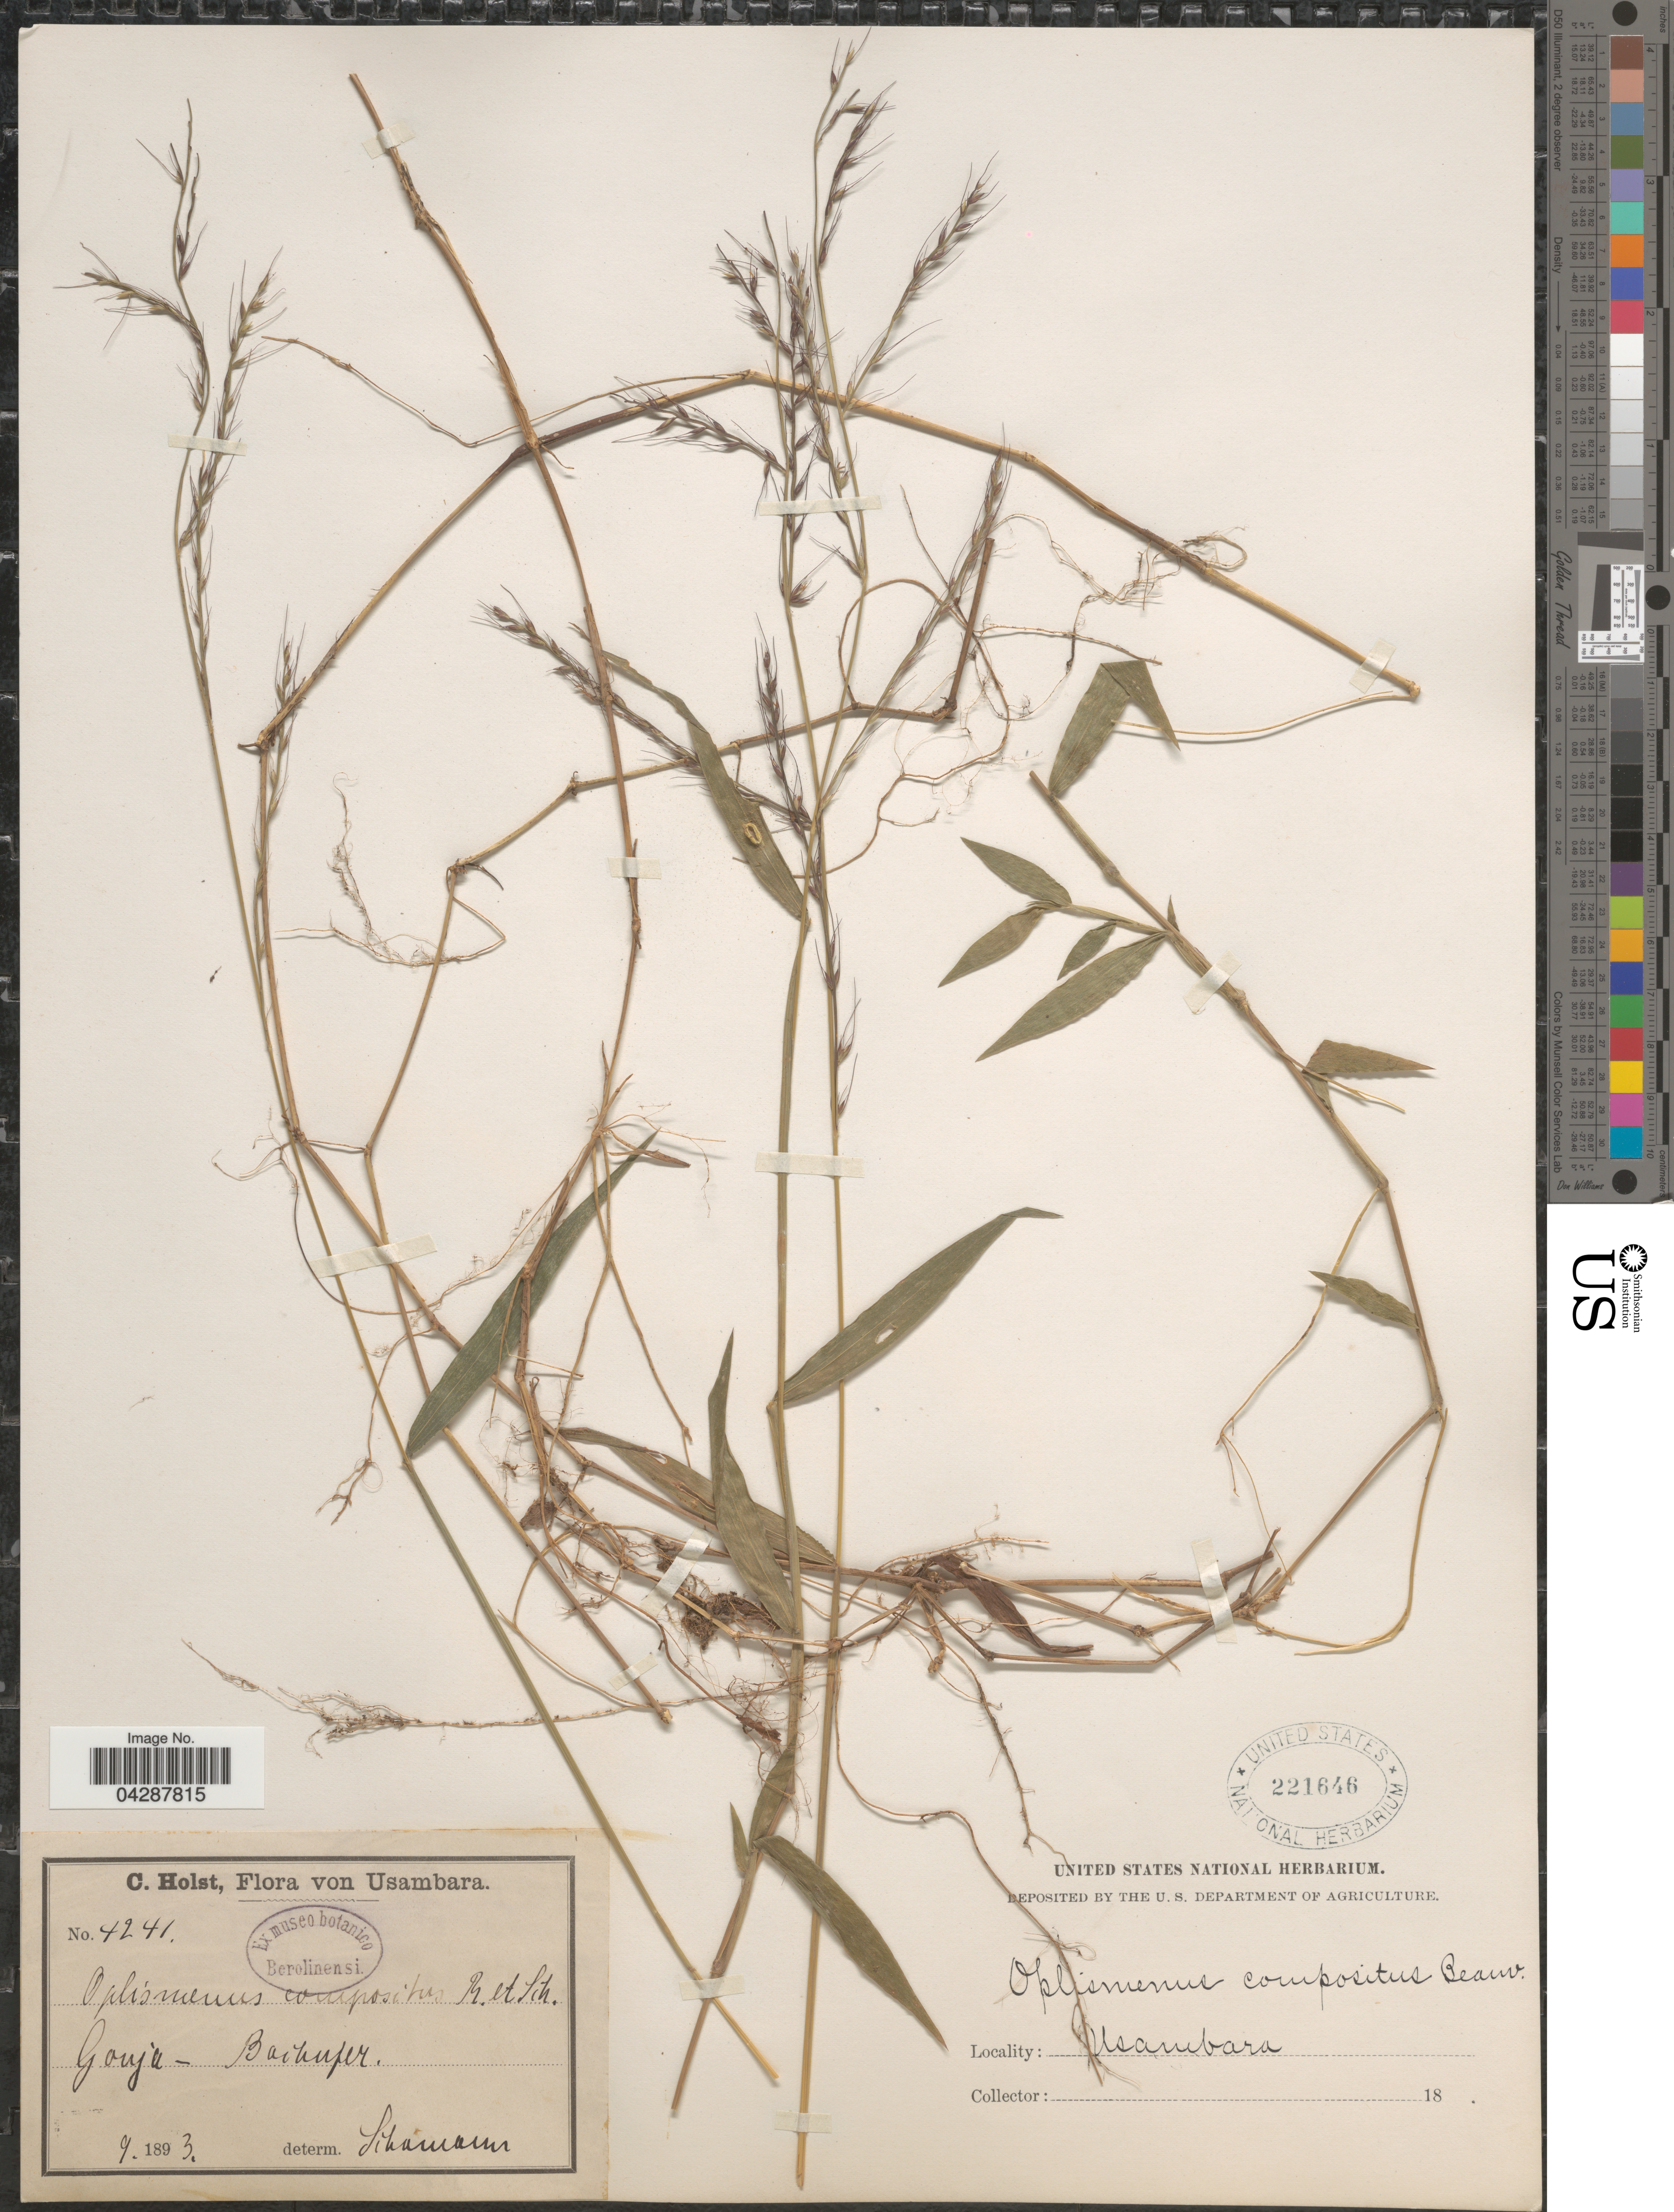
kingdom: Plantae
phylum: Tracheophyta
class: Liliopsida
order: Poales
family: Poaceae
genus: Oplismenus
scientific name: Oplismenus compositus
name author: (L.) P. Beauv.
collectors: C. H. Holst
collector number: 4241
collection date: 1893-09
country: Tanzania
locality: Usambara. Gonja - Bachuper.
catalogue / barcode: US 221646